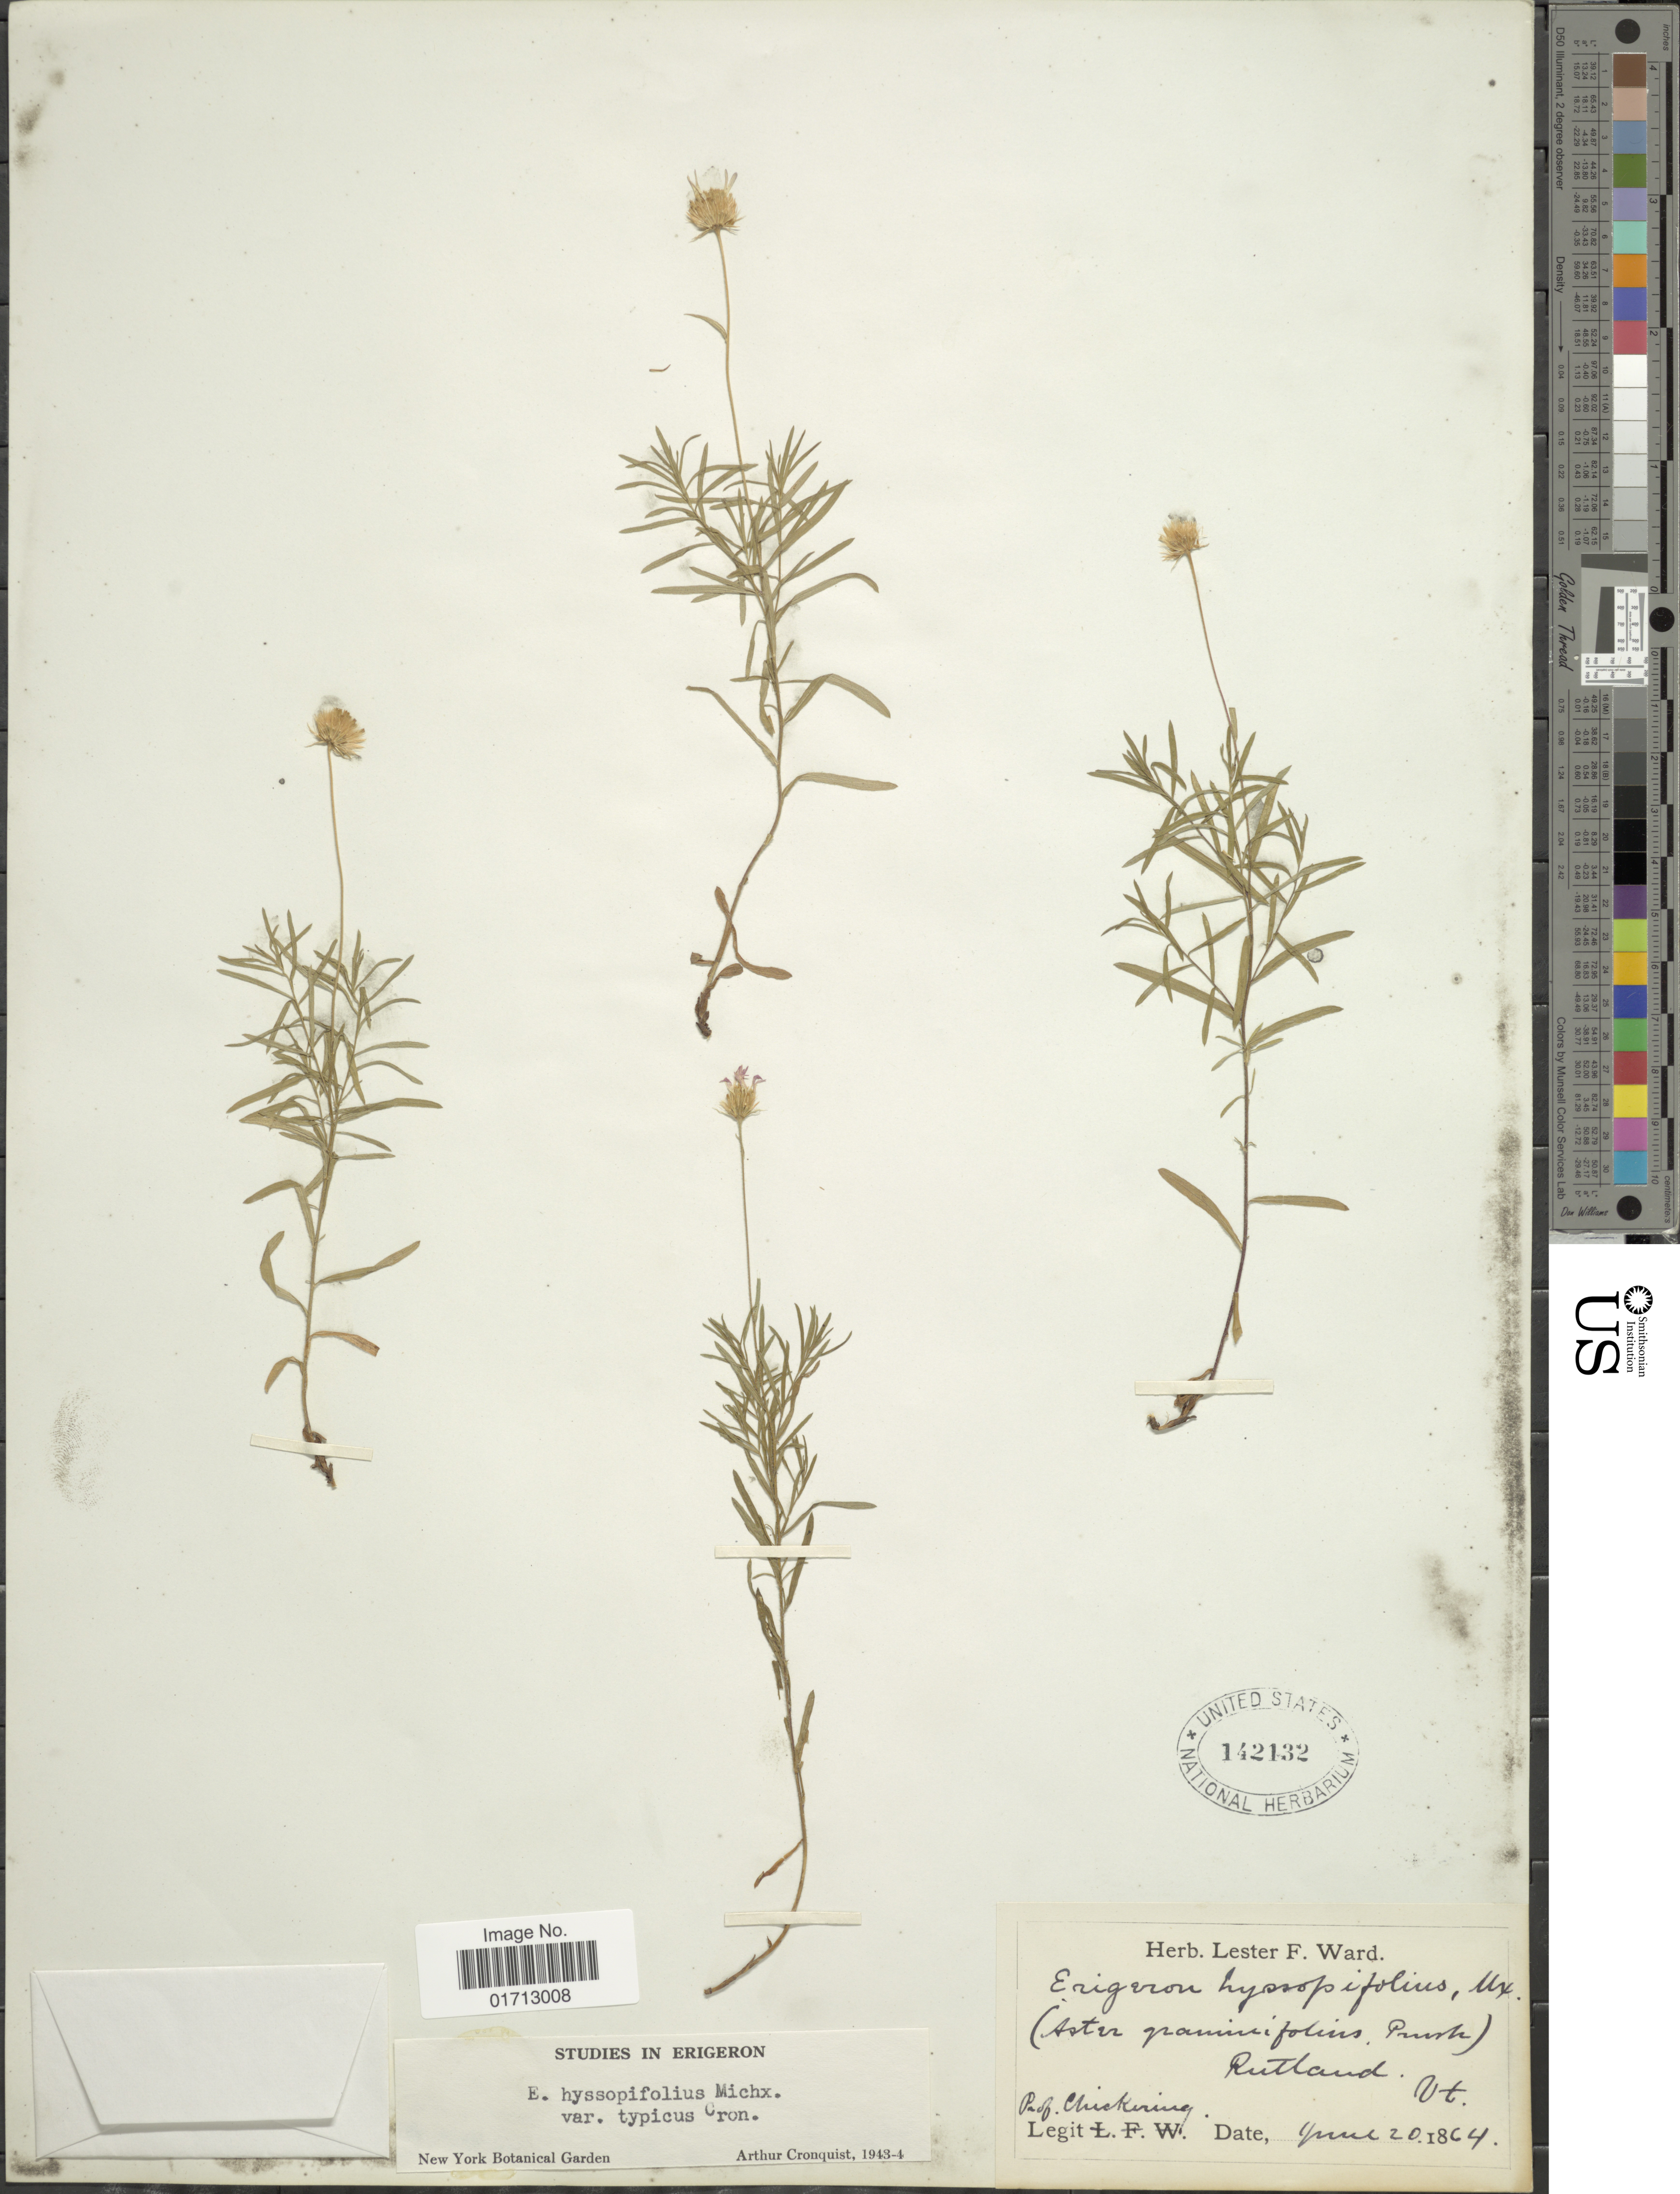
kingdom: Plantae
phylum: Tracheophyta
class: Magnoliopsida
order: Asterales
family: Asteraceae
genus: Erigeron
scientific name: Erigeron hyssopifolius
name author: Michx.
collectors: -. Chickering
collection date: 1864-06-20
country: United States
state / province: Vermont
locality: Rutland.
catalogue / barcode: US 142132